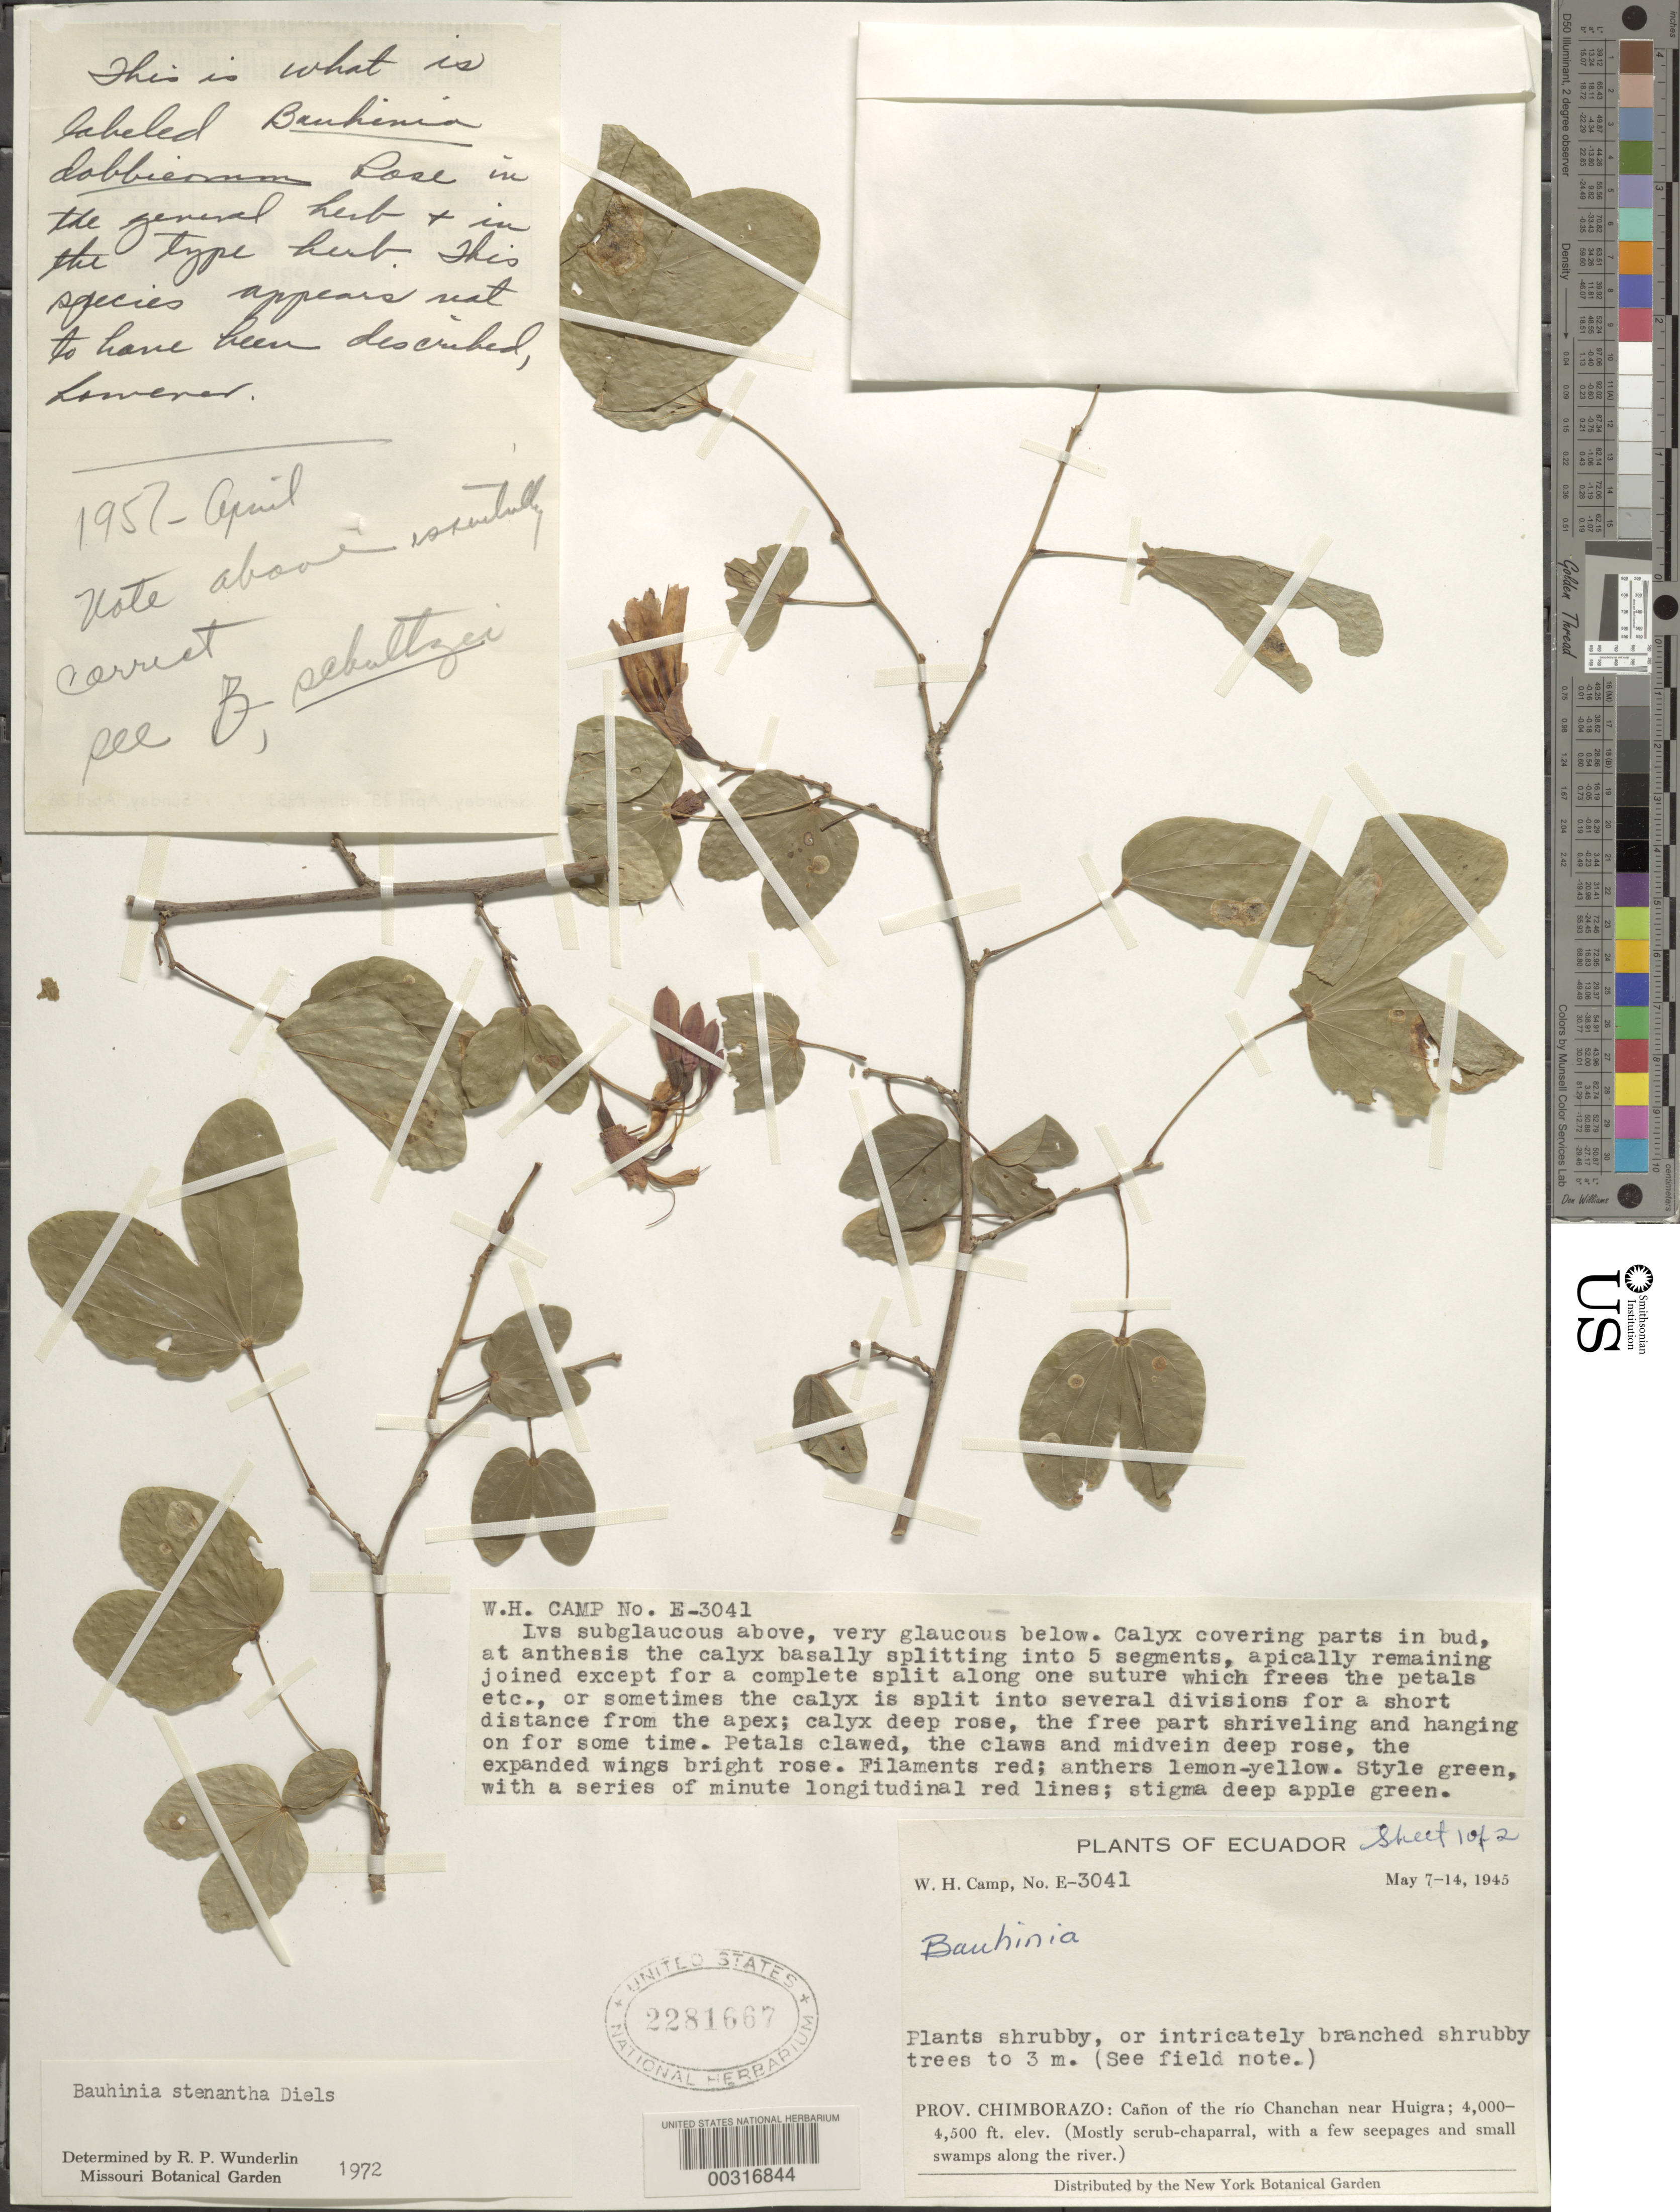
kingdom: Plantae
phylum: Tracheophyta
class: Magnoliopsida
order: Fabales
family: Fabaceae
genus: Bauhinia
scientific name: Bauhinia stenantha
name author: Diels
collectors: W. H. Camp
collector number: E-3041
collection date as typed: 07 May 1945 to 14 May 1945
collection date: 1945-05-07/1945-05-14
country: Ecuador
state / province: Chimborazo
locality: Canon of the Rio Chanchan near Huigra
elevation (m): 1219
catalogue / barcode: US 2281667